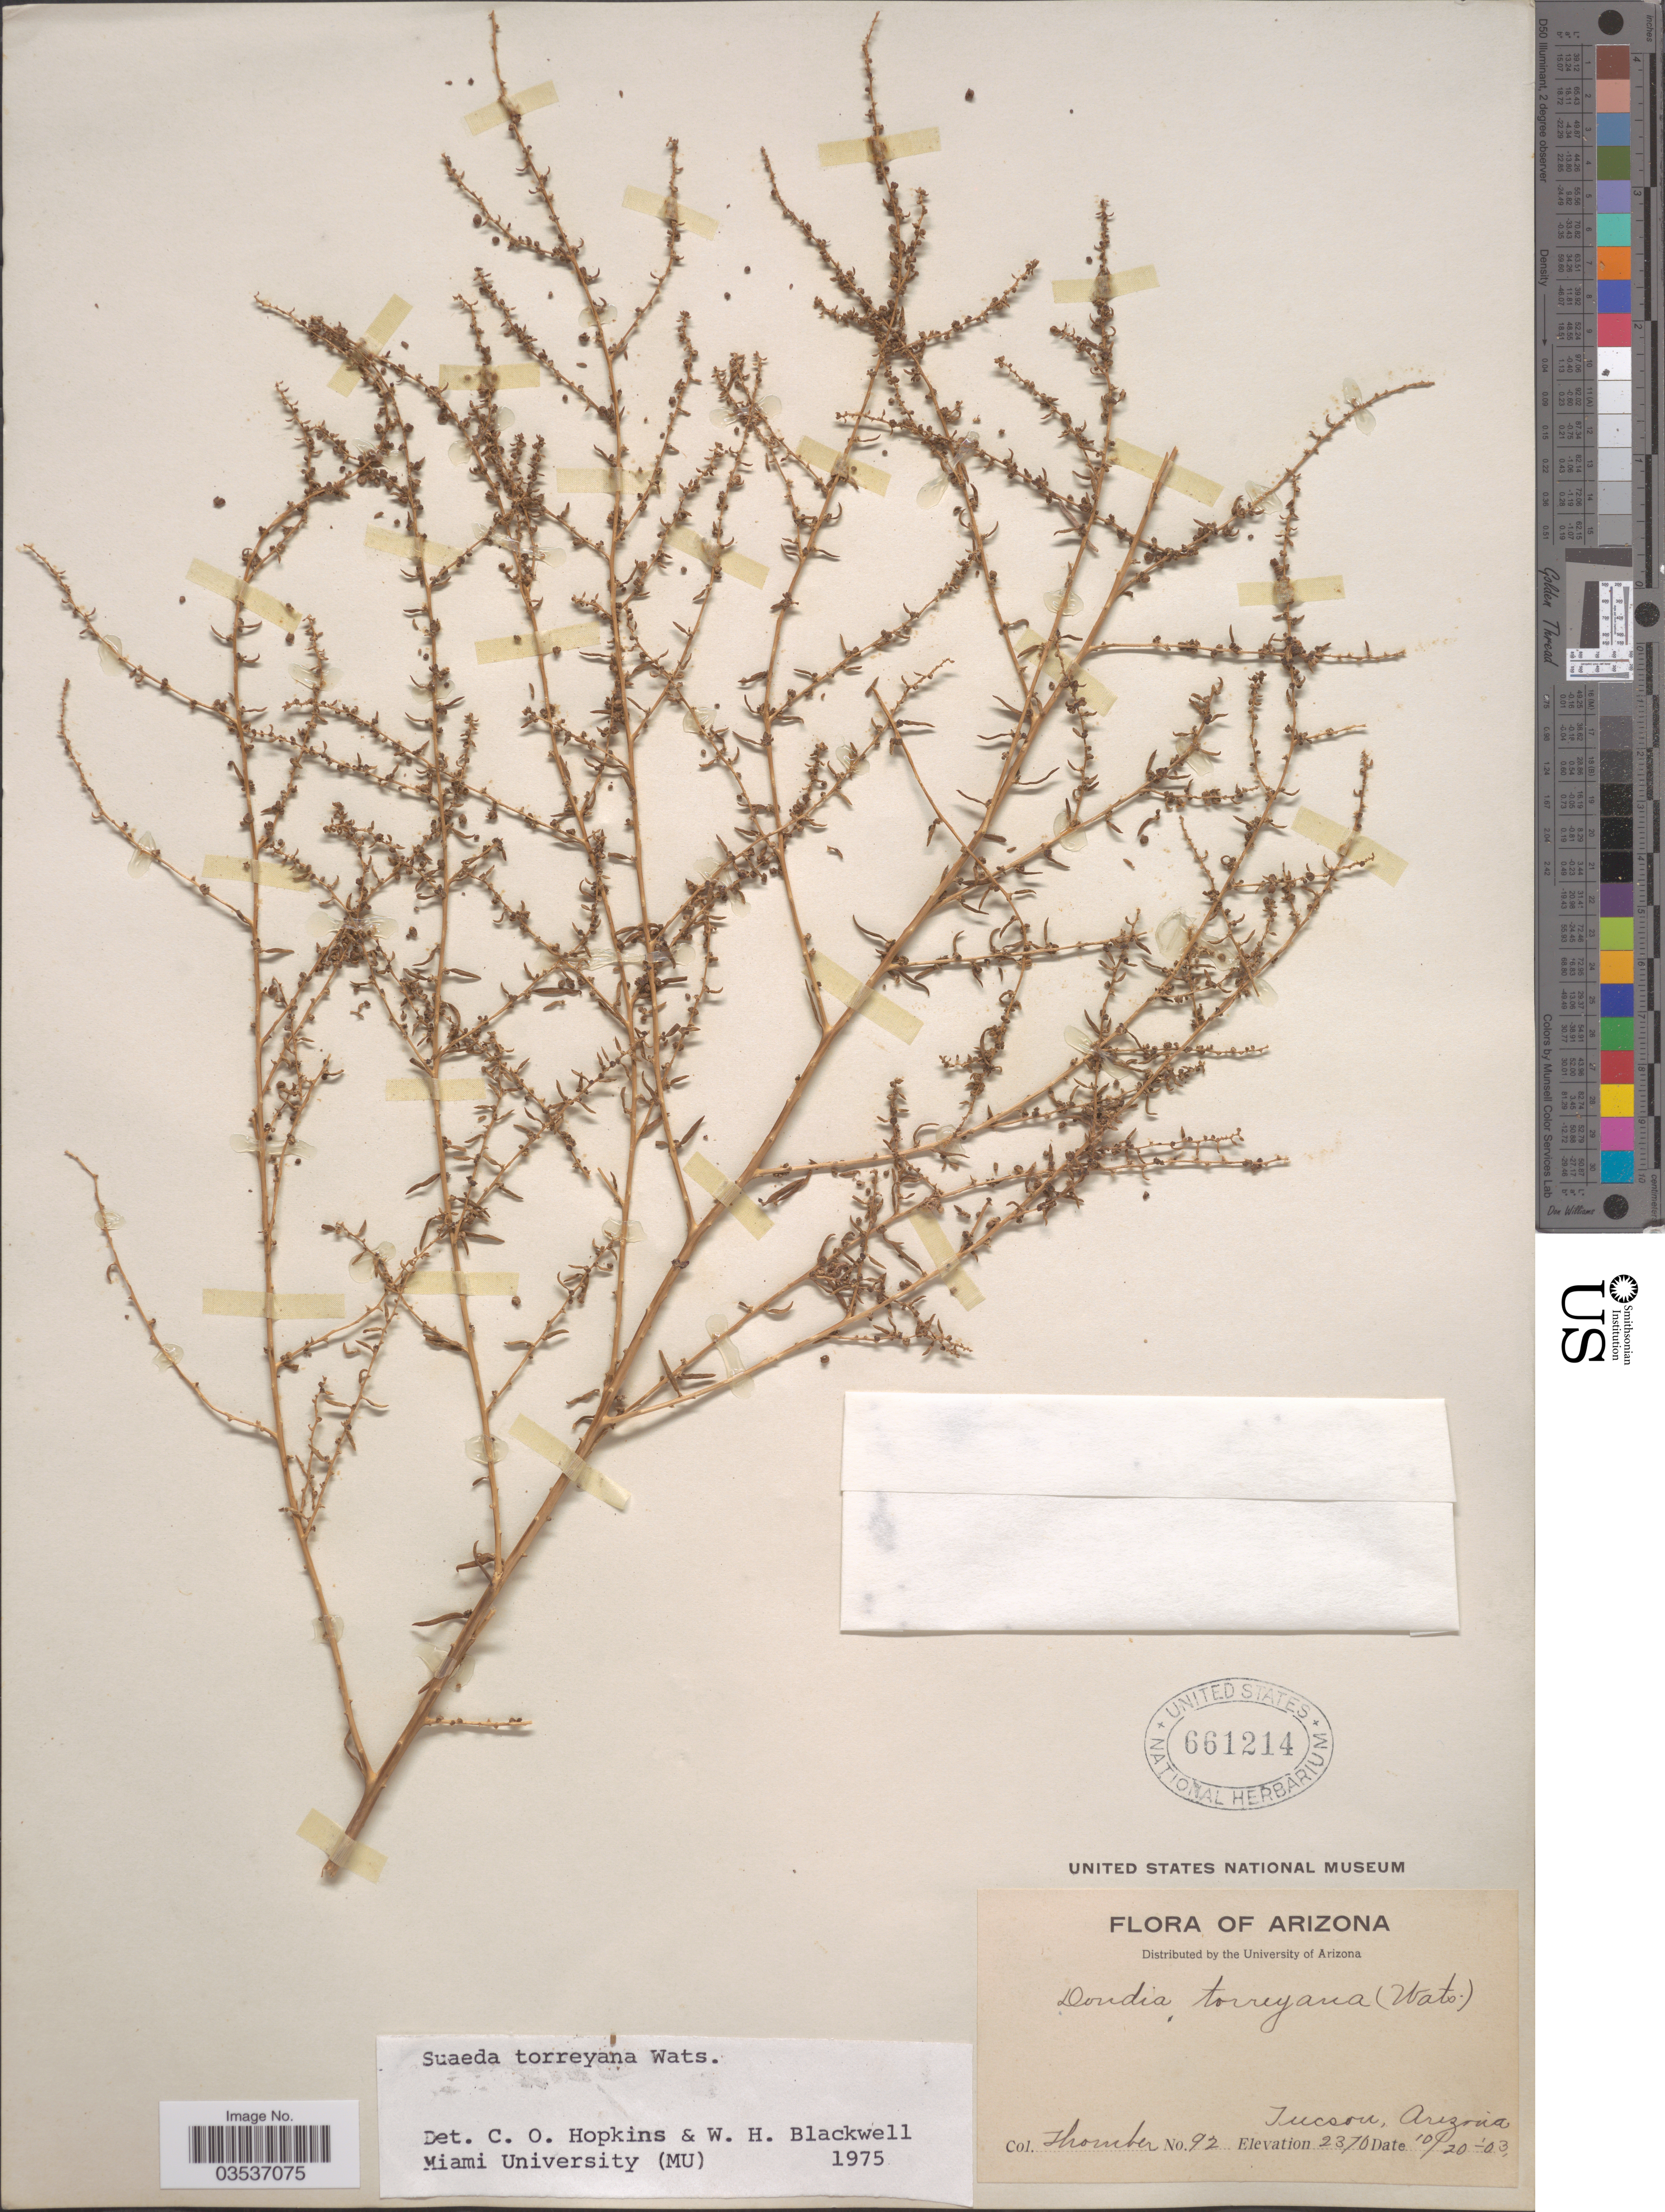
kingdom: Plantae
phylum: Tracheophyta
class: Magnoliopsida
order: Caryophyllales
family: Amaranthaceae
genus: Suaeda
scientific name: Suaeda torreyana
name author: S. Watson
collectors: J. Thornber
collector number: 92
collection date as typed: Transcribed d/m/y: 20/10/3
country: United States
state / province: Arizona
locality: Tucson.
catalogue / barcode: US 661214